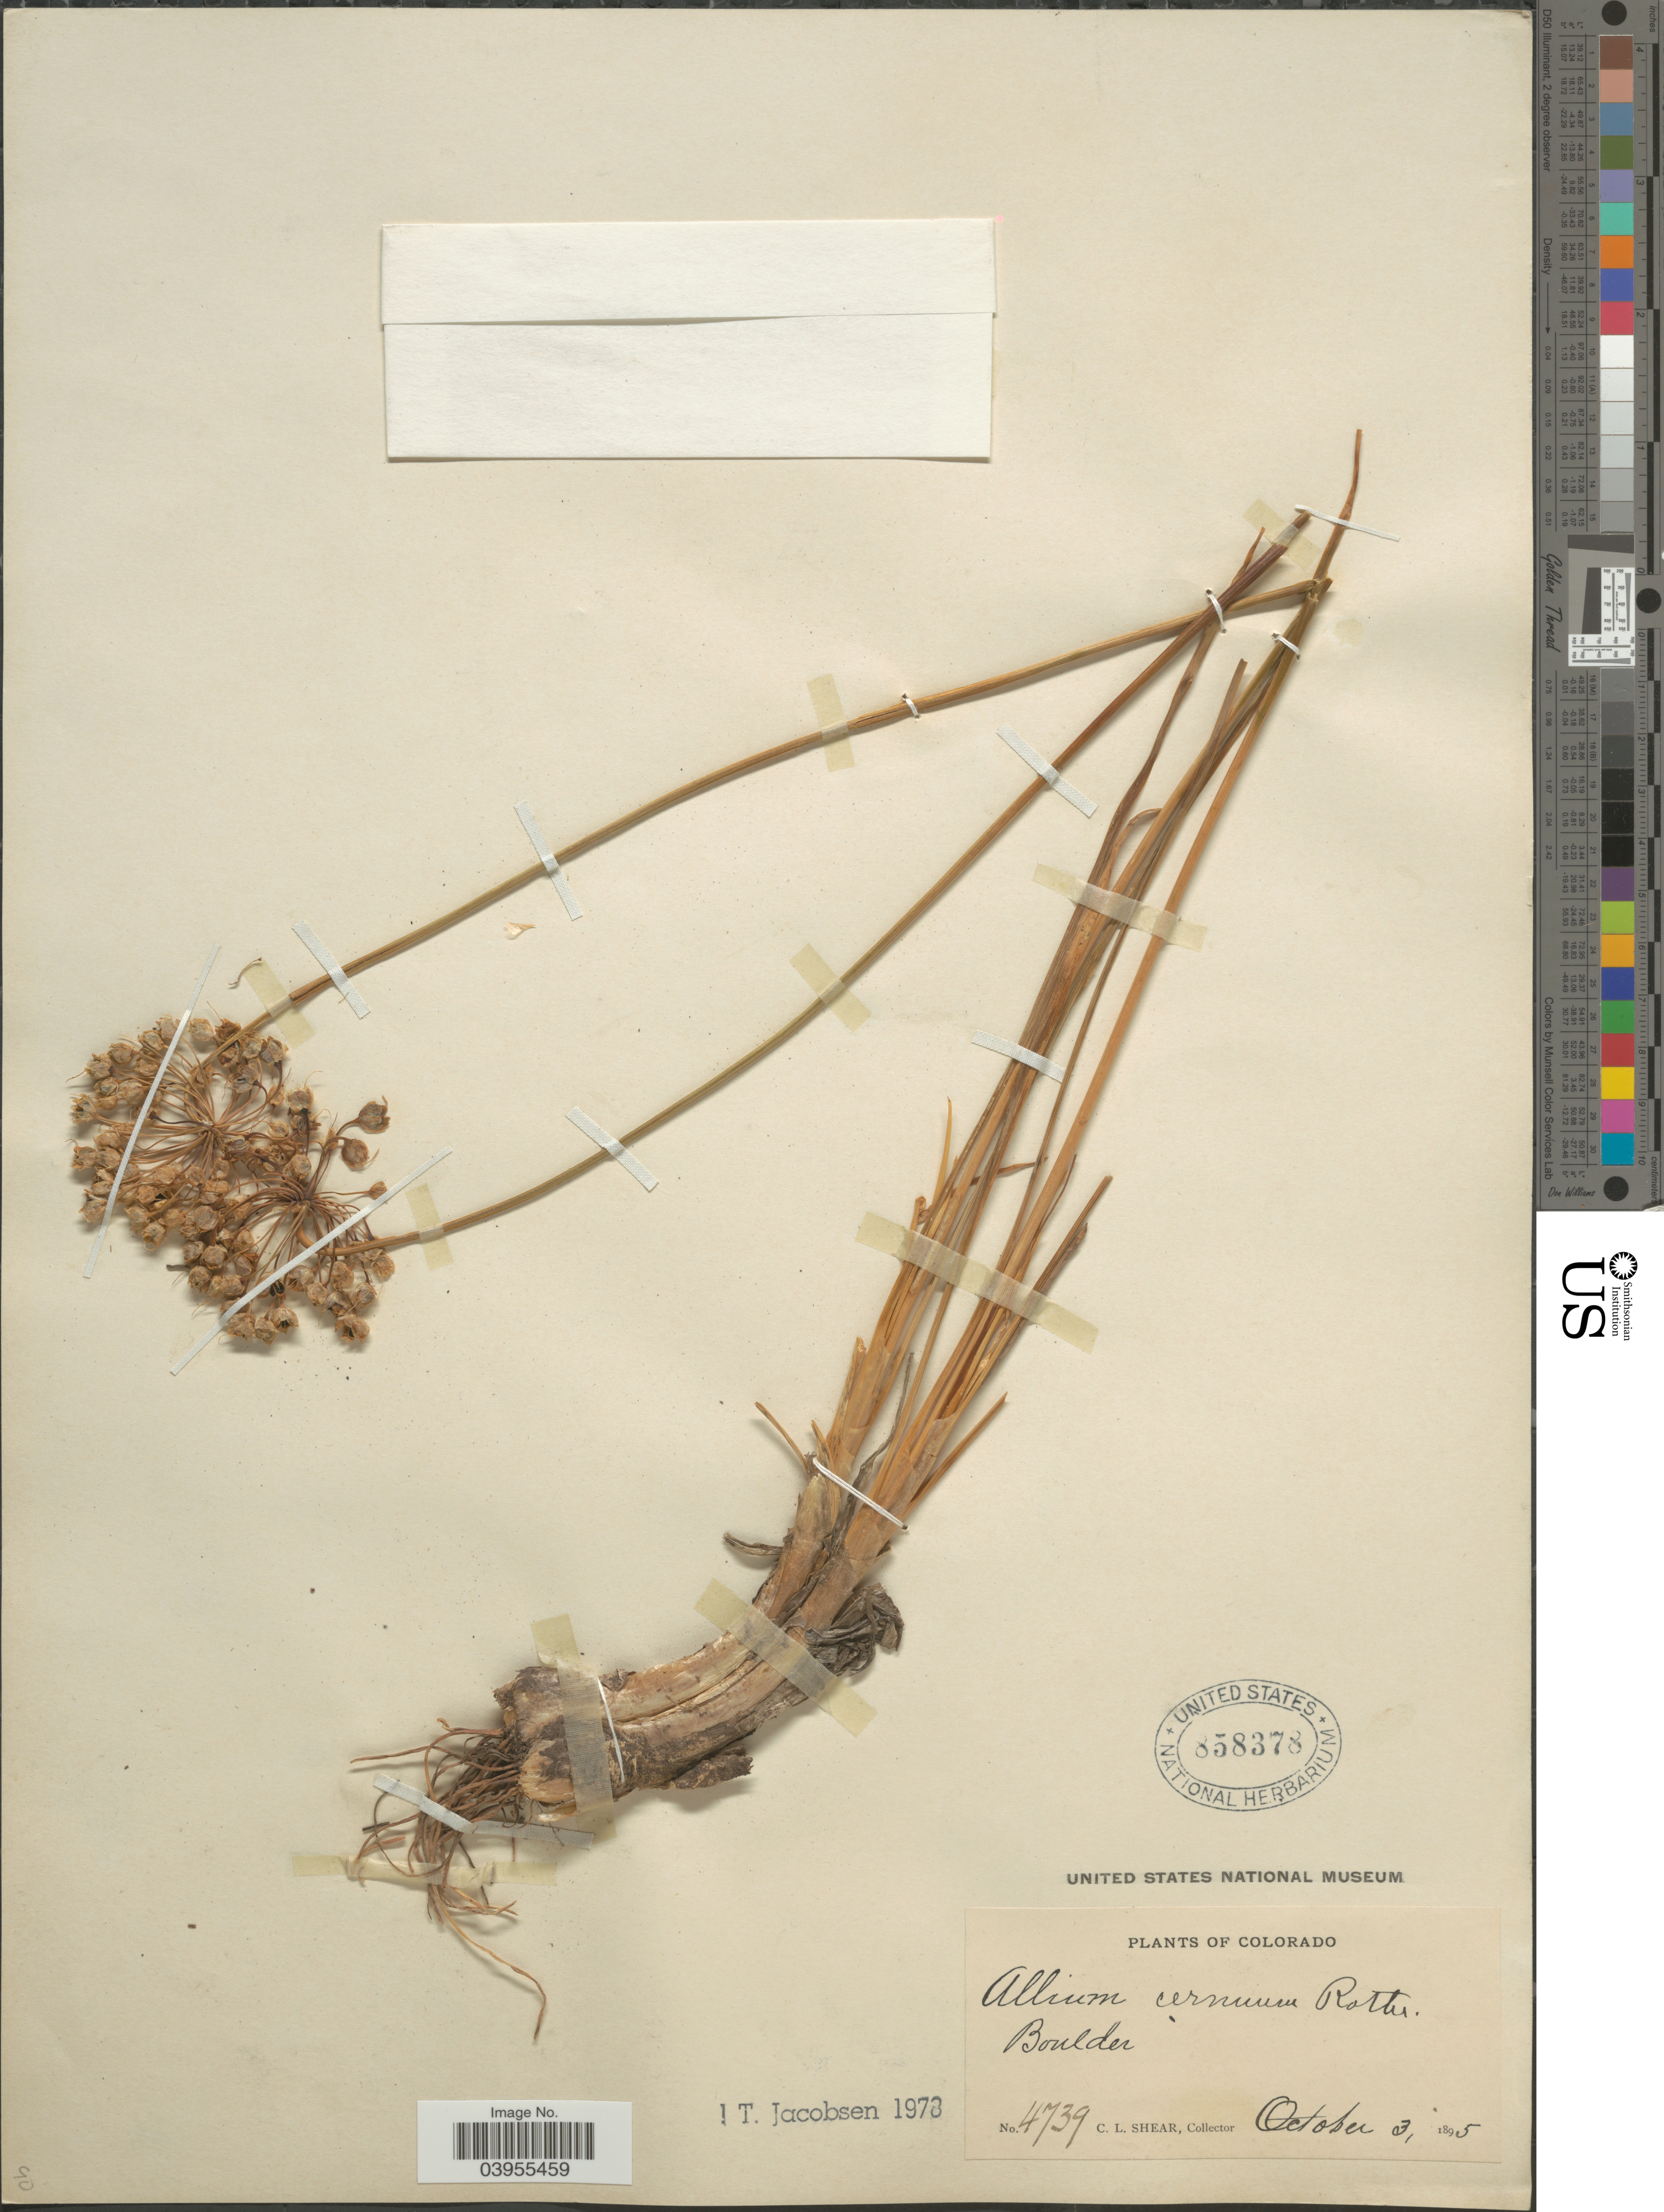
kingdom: Plantae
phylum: Tracheophyta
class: Liliopsida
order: Asparagales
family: Amaryllidaceae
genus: Allium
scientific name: Allium cernuum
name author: Roth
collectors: C. L. Shear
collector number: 4739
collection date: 1895-10-03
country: United States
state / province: Colorado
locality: Boulder.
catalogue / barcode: US 858378